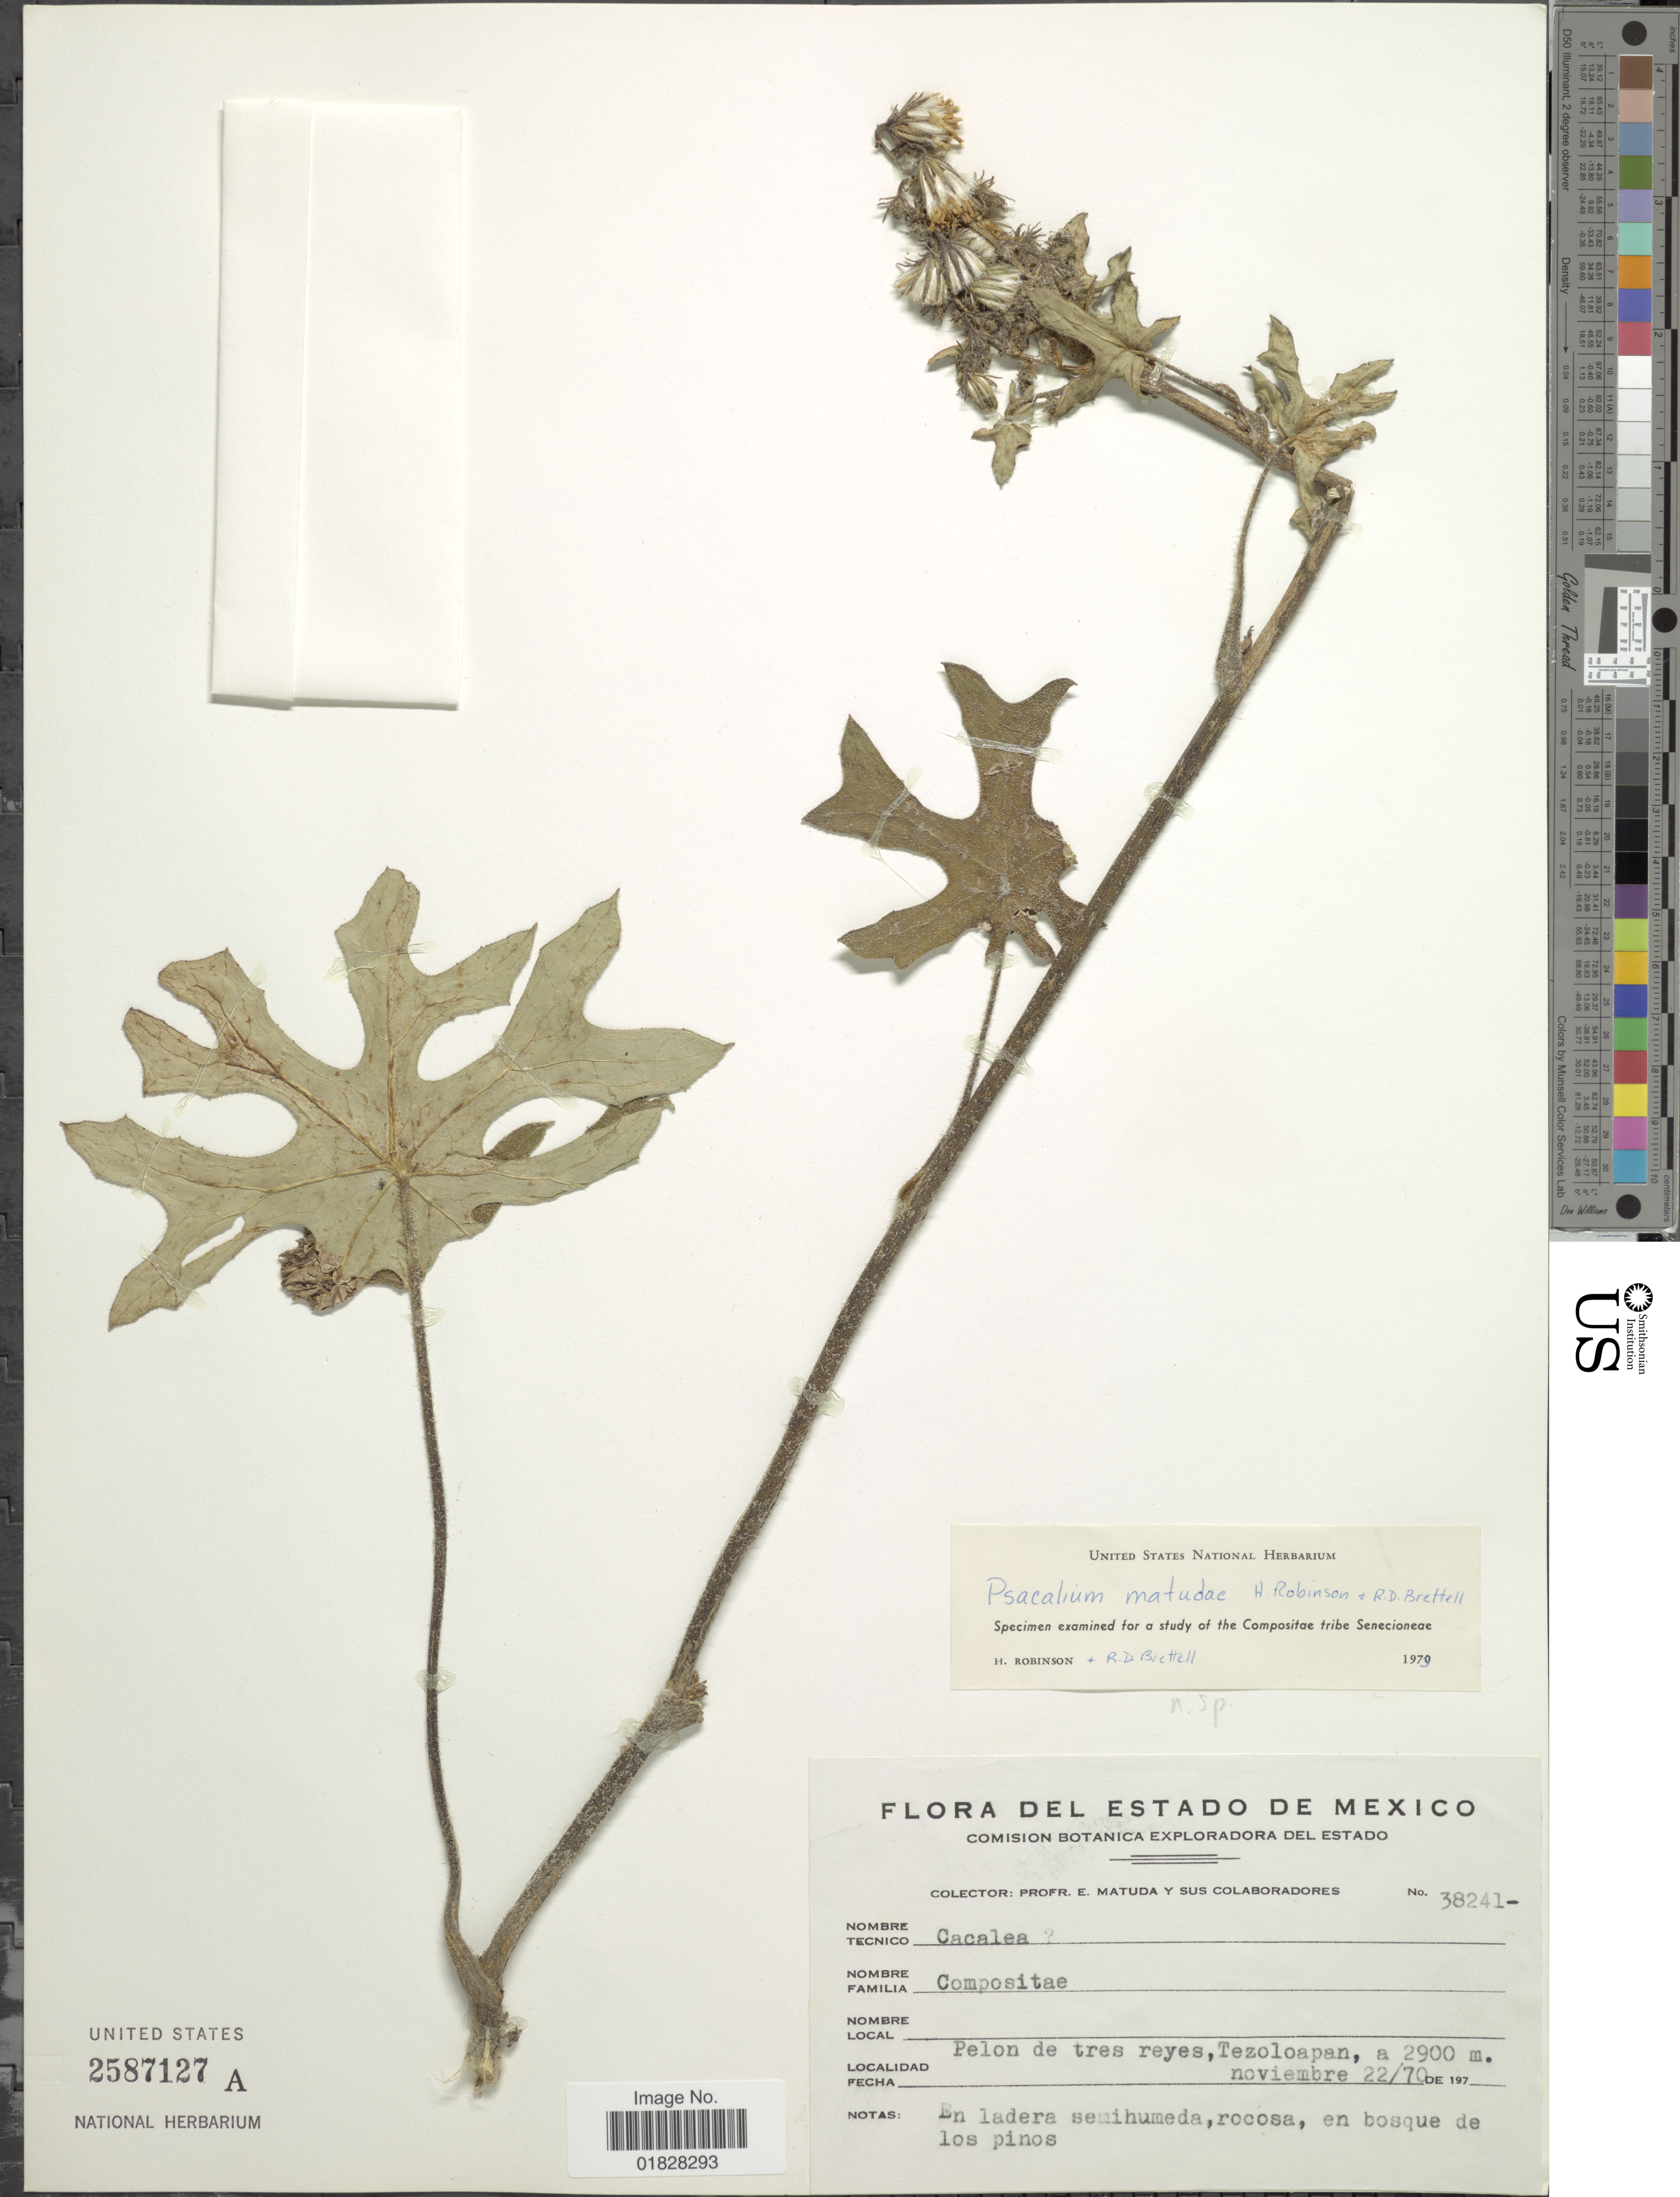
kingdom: Plantae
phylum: Tracheophyta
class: Magnoliopsida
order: Asterales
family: Asteraceae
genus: Psacalium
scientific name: Psacalium matudae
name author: H. Rob. & Brettell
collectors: E. Matuda & et al.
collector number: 38241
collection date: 1970-11-22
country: Mexico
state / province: México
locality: Estado de Mexico. Pelon de tres reyes, Tezoloapan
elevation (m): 2900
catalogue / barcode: US 2587127A